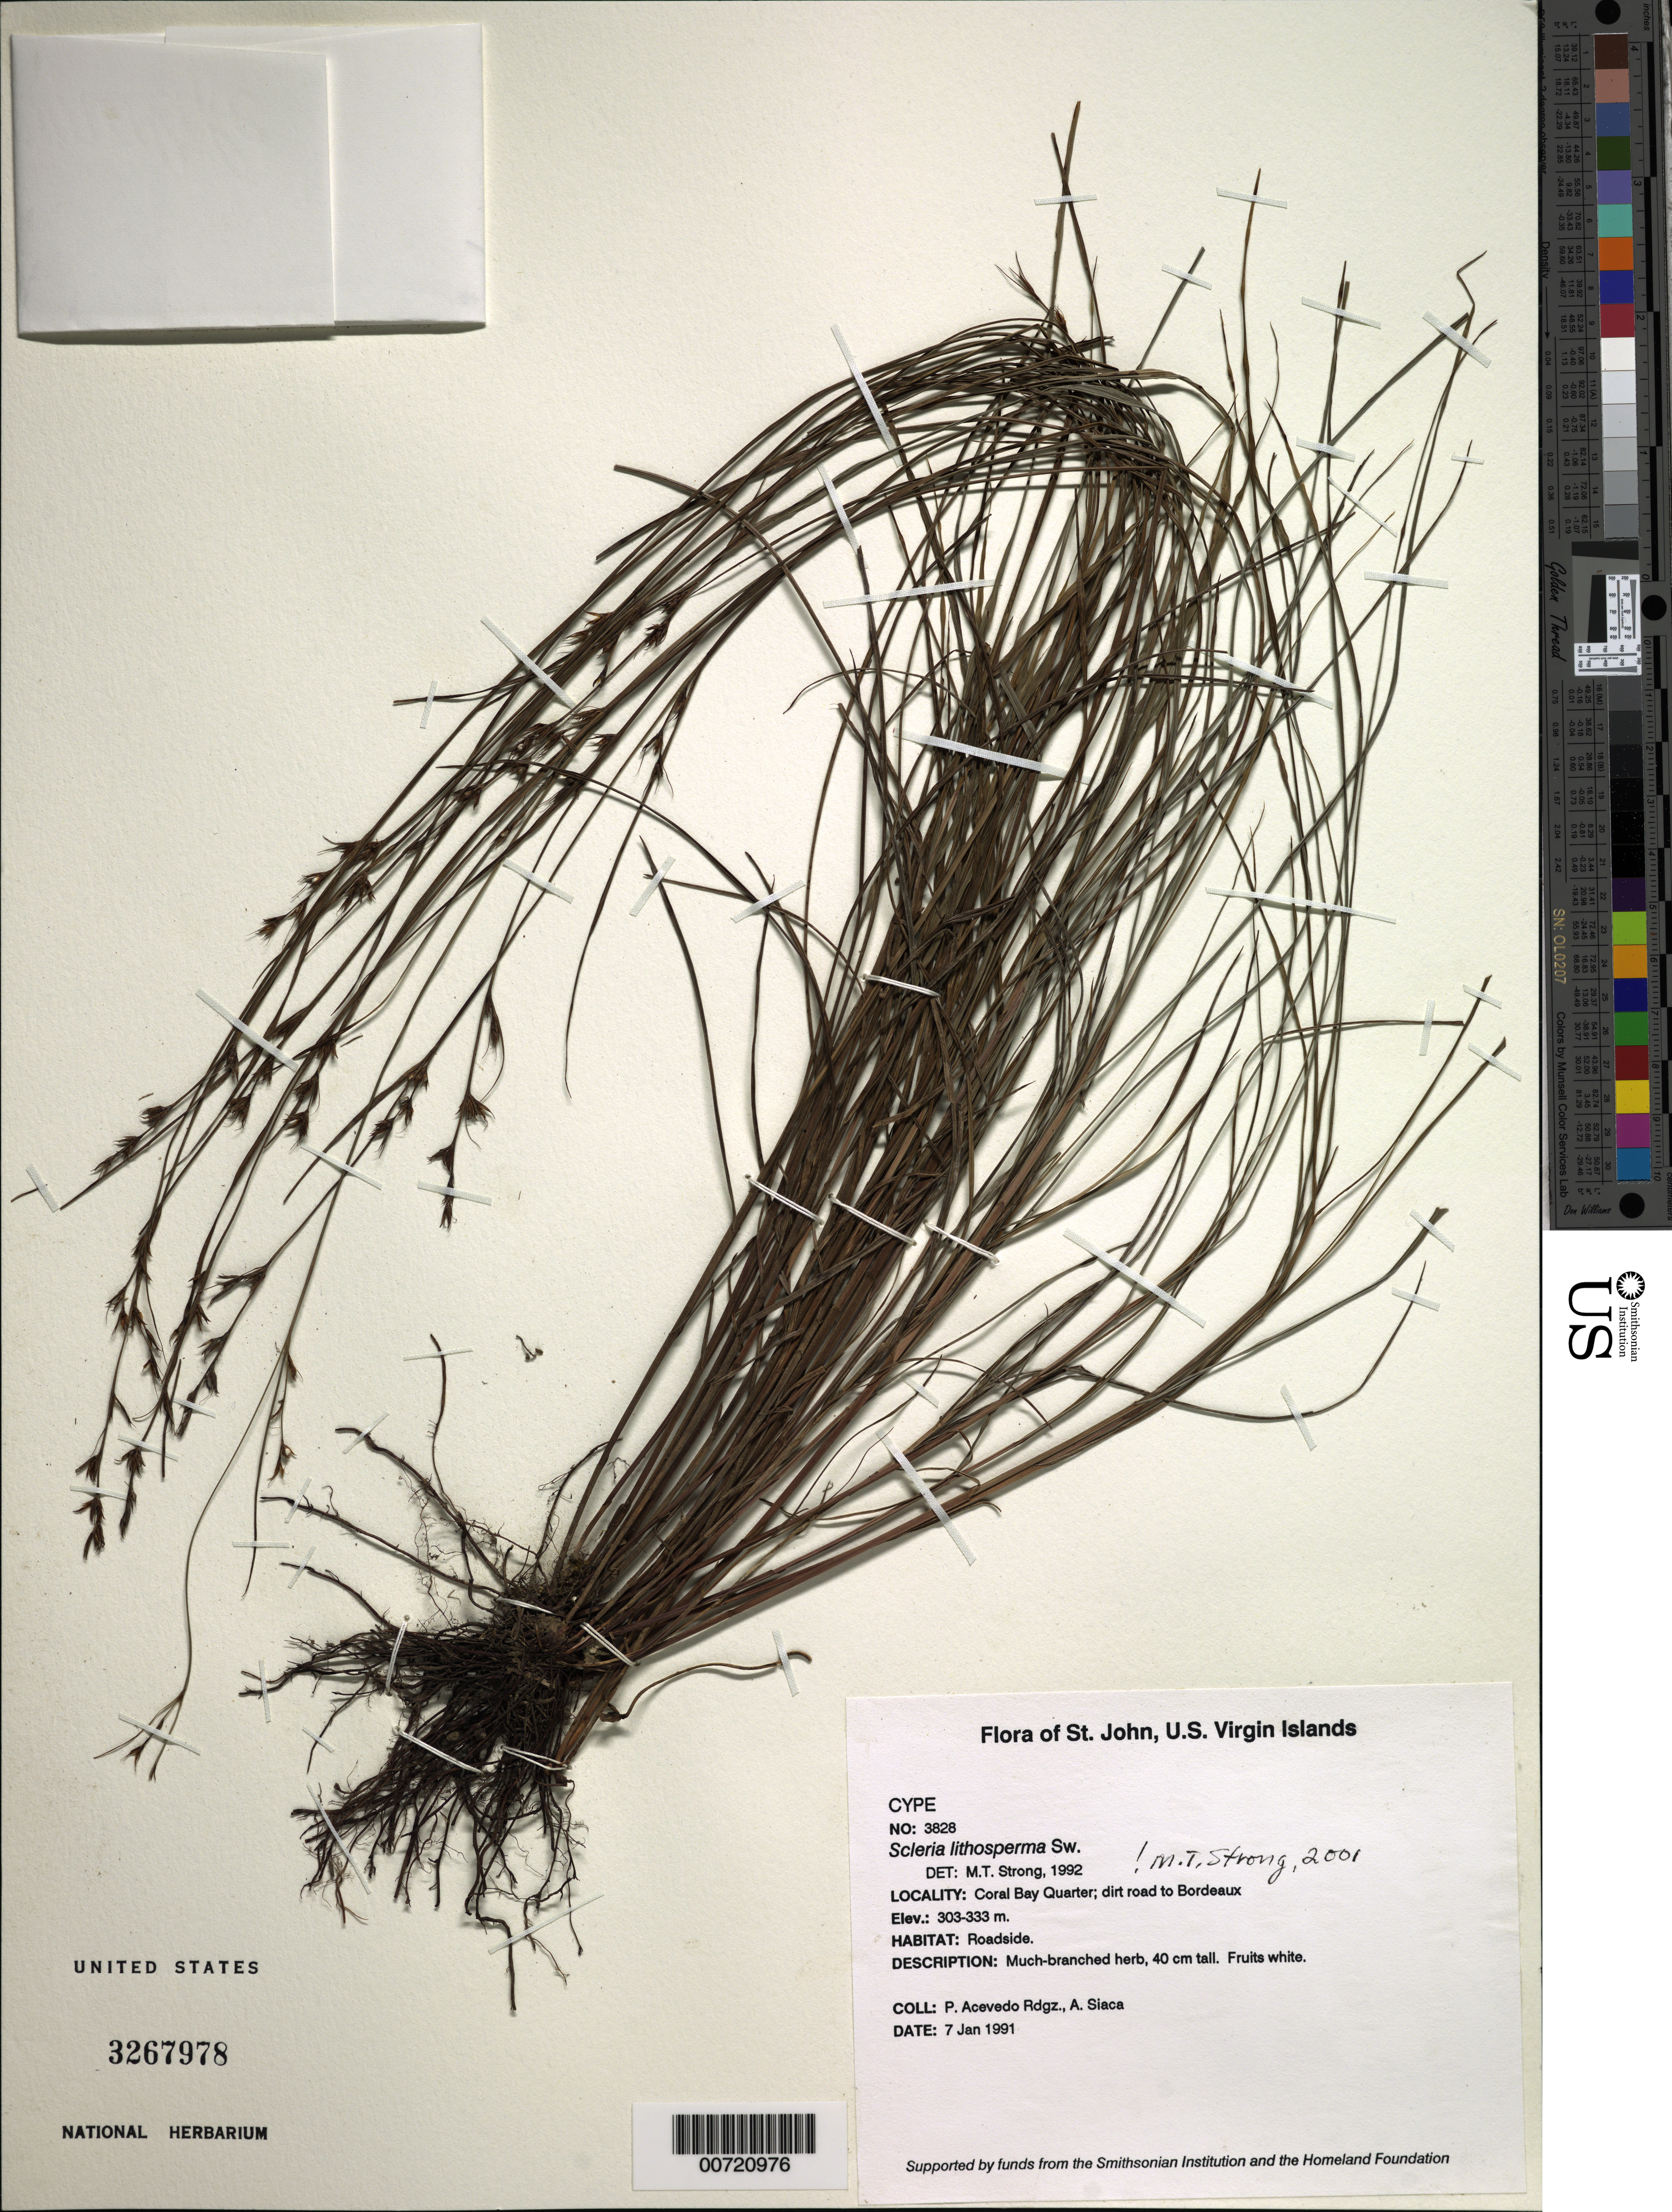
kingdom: Plantae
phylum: Tracheophyta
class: Liliopsida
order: Poales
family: Cyperaceae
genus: Scleria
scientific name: Scleria lithosperma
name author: (L.) Sw.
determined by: Strong, M. T., (US), Smithsonian Institution - National Museum of Natural History (UNITED STATES)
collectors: P. Acevedo-Rodr. & A. Siaca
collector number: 3828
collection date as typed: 07 Jan 1991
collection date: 1991-01-07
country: U.S. Virgin Islands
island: St. John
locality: Coral Bay Quarter; dirt road to Bordeaux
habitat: Roadside.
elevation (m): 303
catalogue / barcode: US 3267978